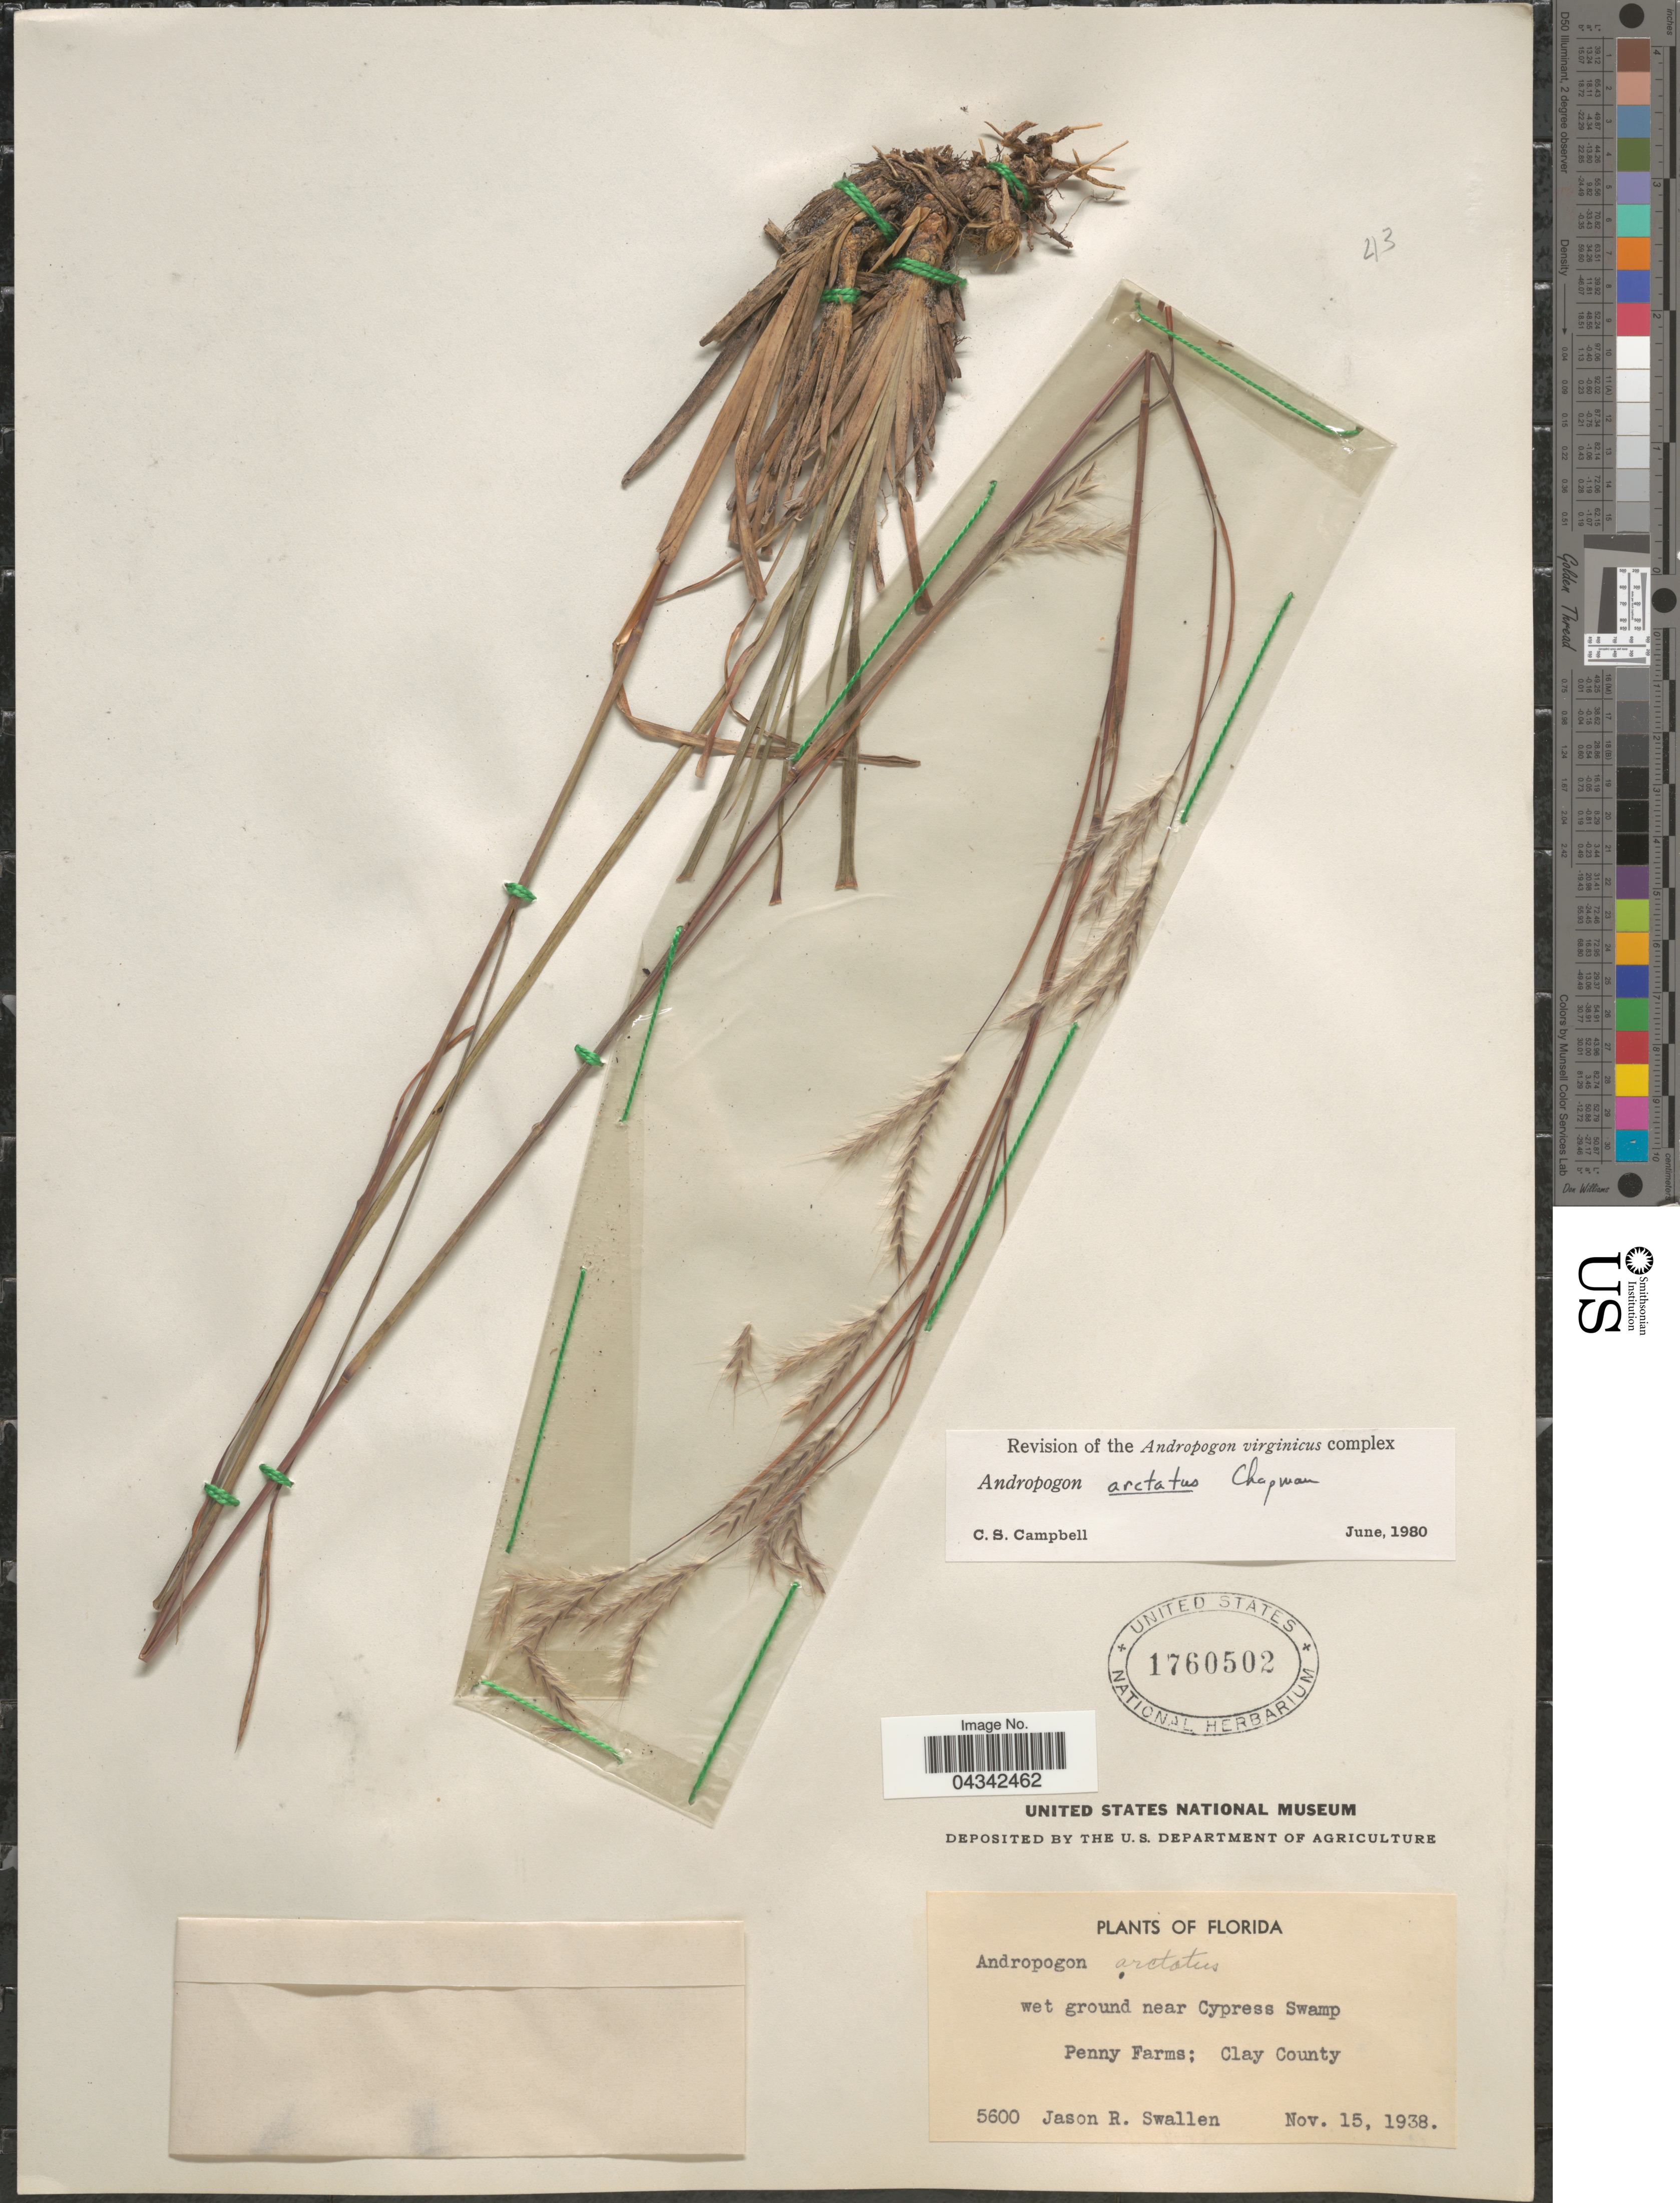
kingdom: Plantae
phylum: Tracheophyta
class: Liliopsida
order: Poales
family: Poaceae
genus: Andropogon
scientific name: Andropogon arctatus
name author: Chapm.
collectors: J. R. Swallen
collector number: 5600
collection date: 1938-11-15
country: United States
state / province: Florida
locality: Wet ground near Cypress Swamp. Penny Farms; Clay County.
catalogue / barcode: US 1760502